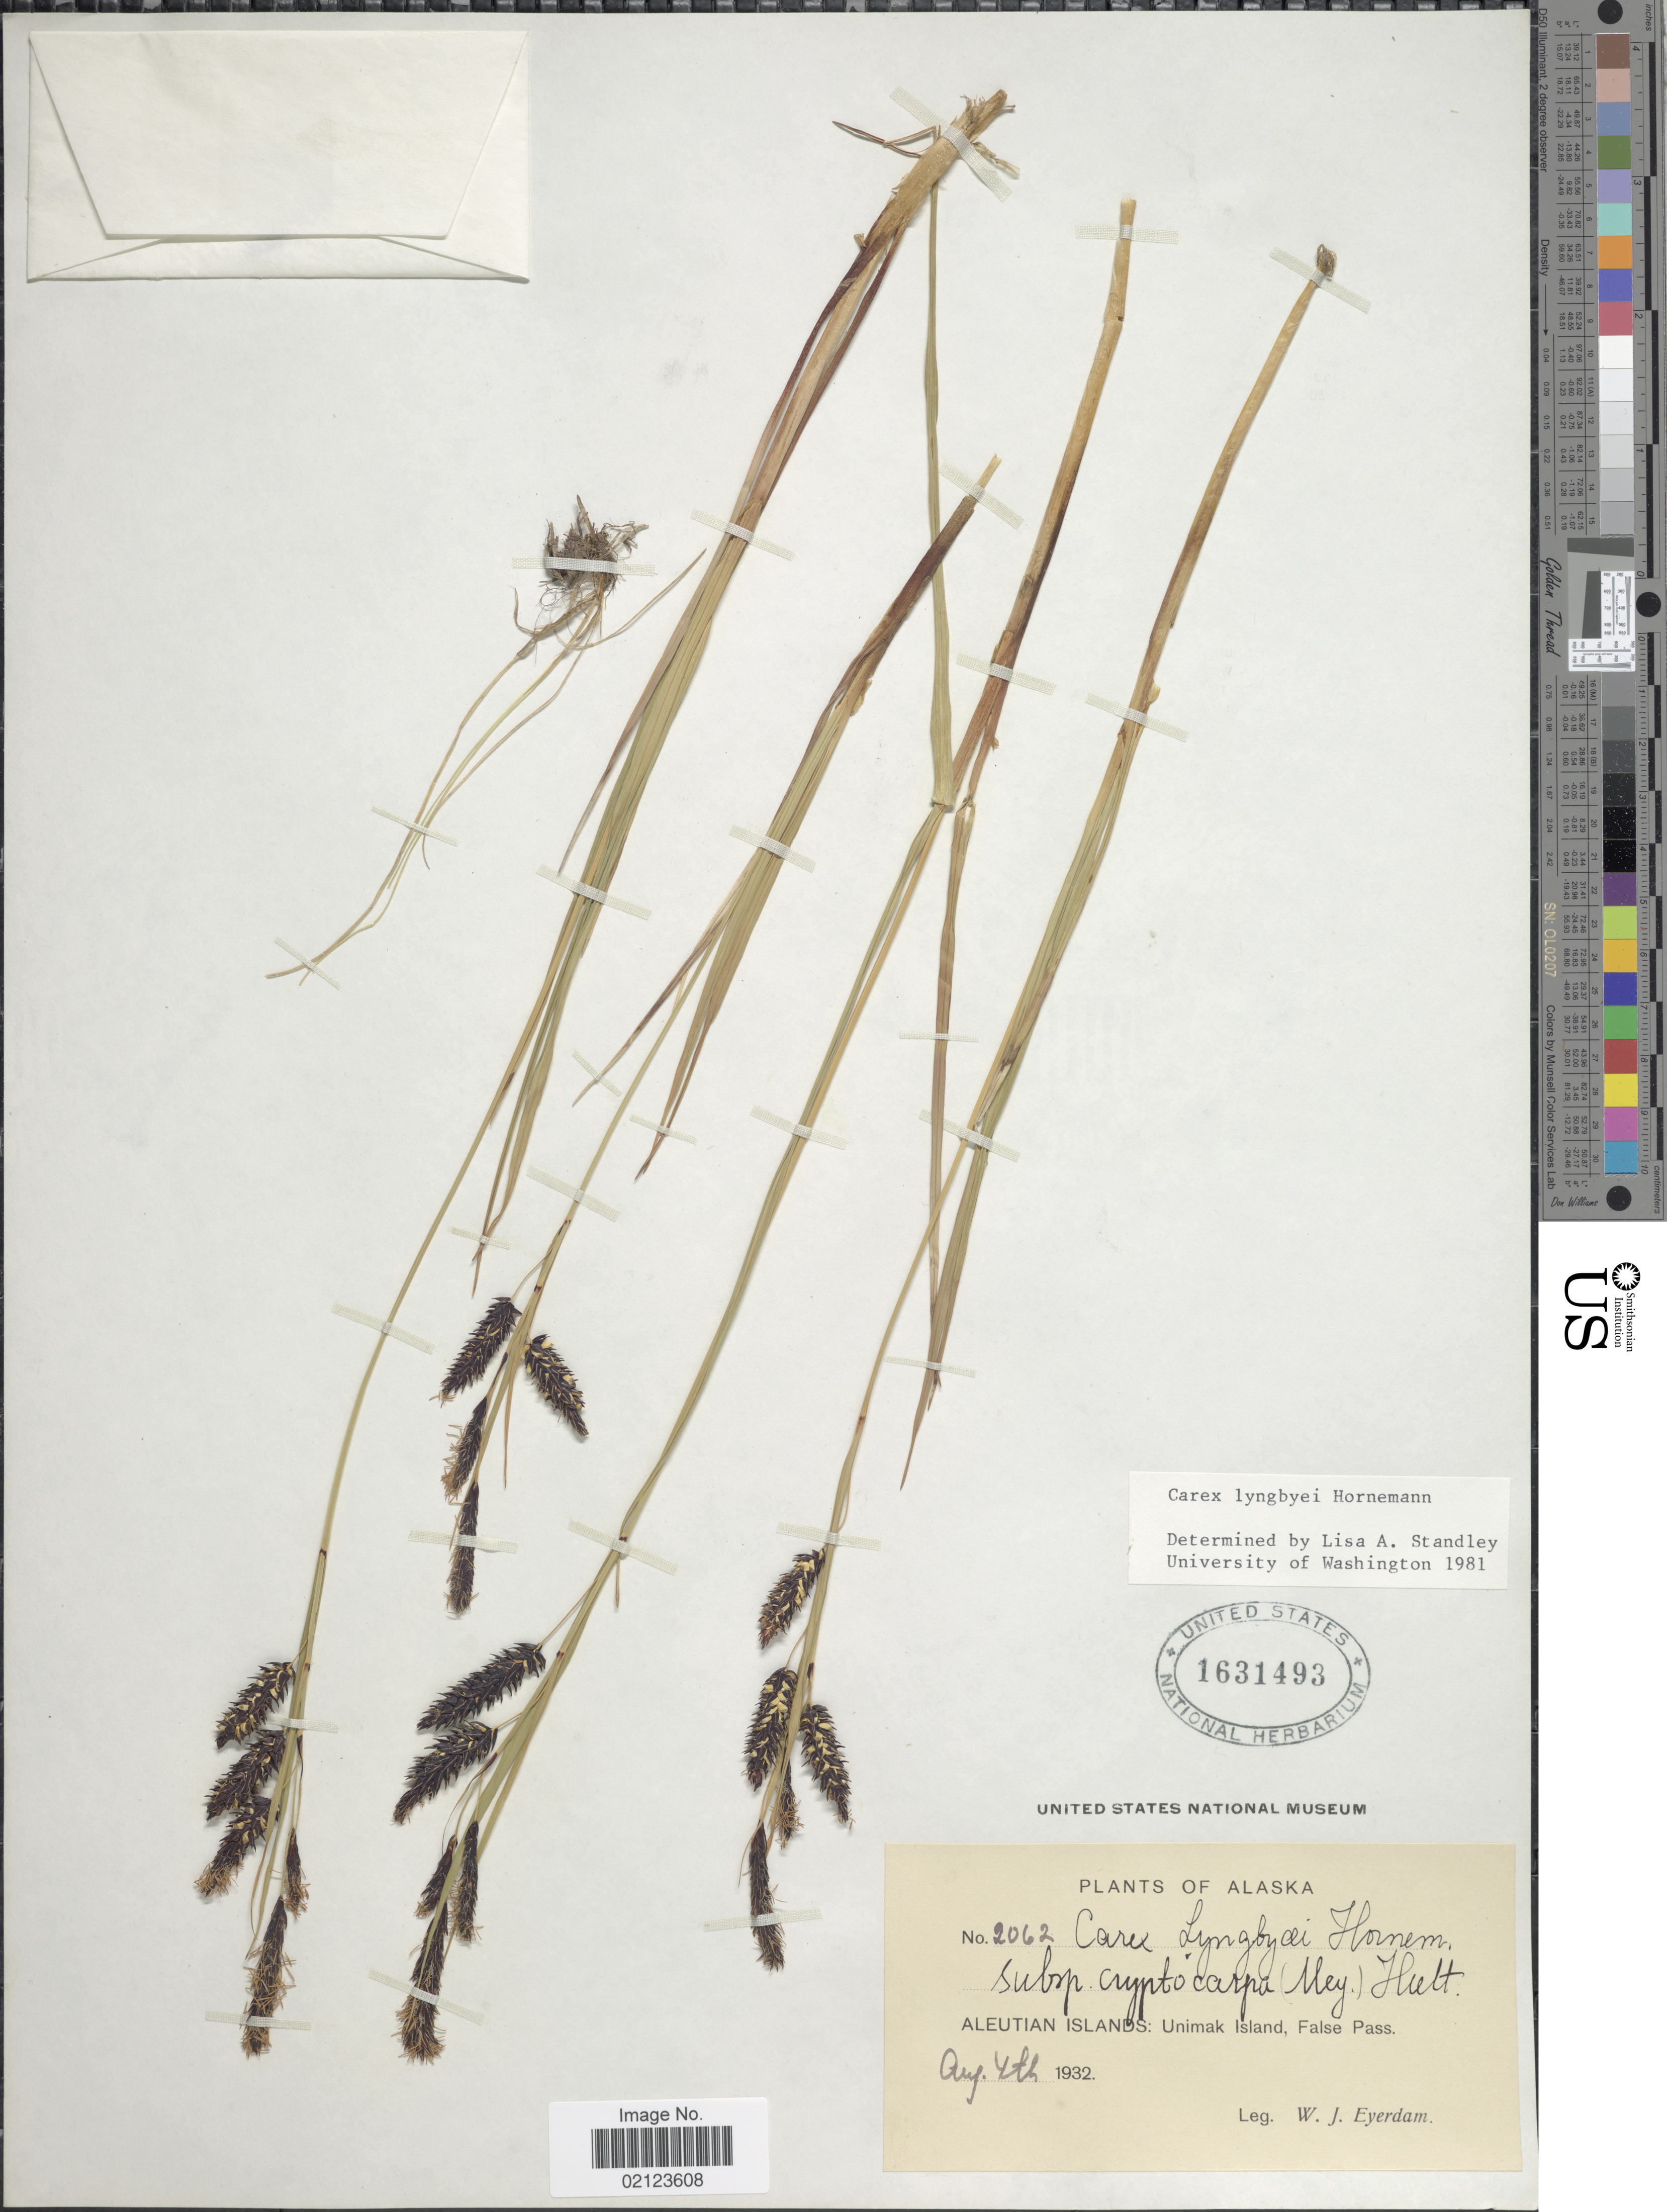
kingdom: Plantae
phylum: Tracheophyta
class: Liliopsida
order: Poales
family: Cyperaceae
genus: Carex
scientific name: Carex lyngbyei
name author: Hornem.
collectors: W. J. Eyerdam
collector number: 2062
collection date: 1932-08-04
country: United States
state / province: Alaska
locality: Aleutian Islands: Unimak Island, False Pass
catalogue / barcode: US 1631493